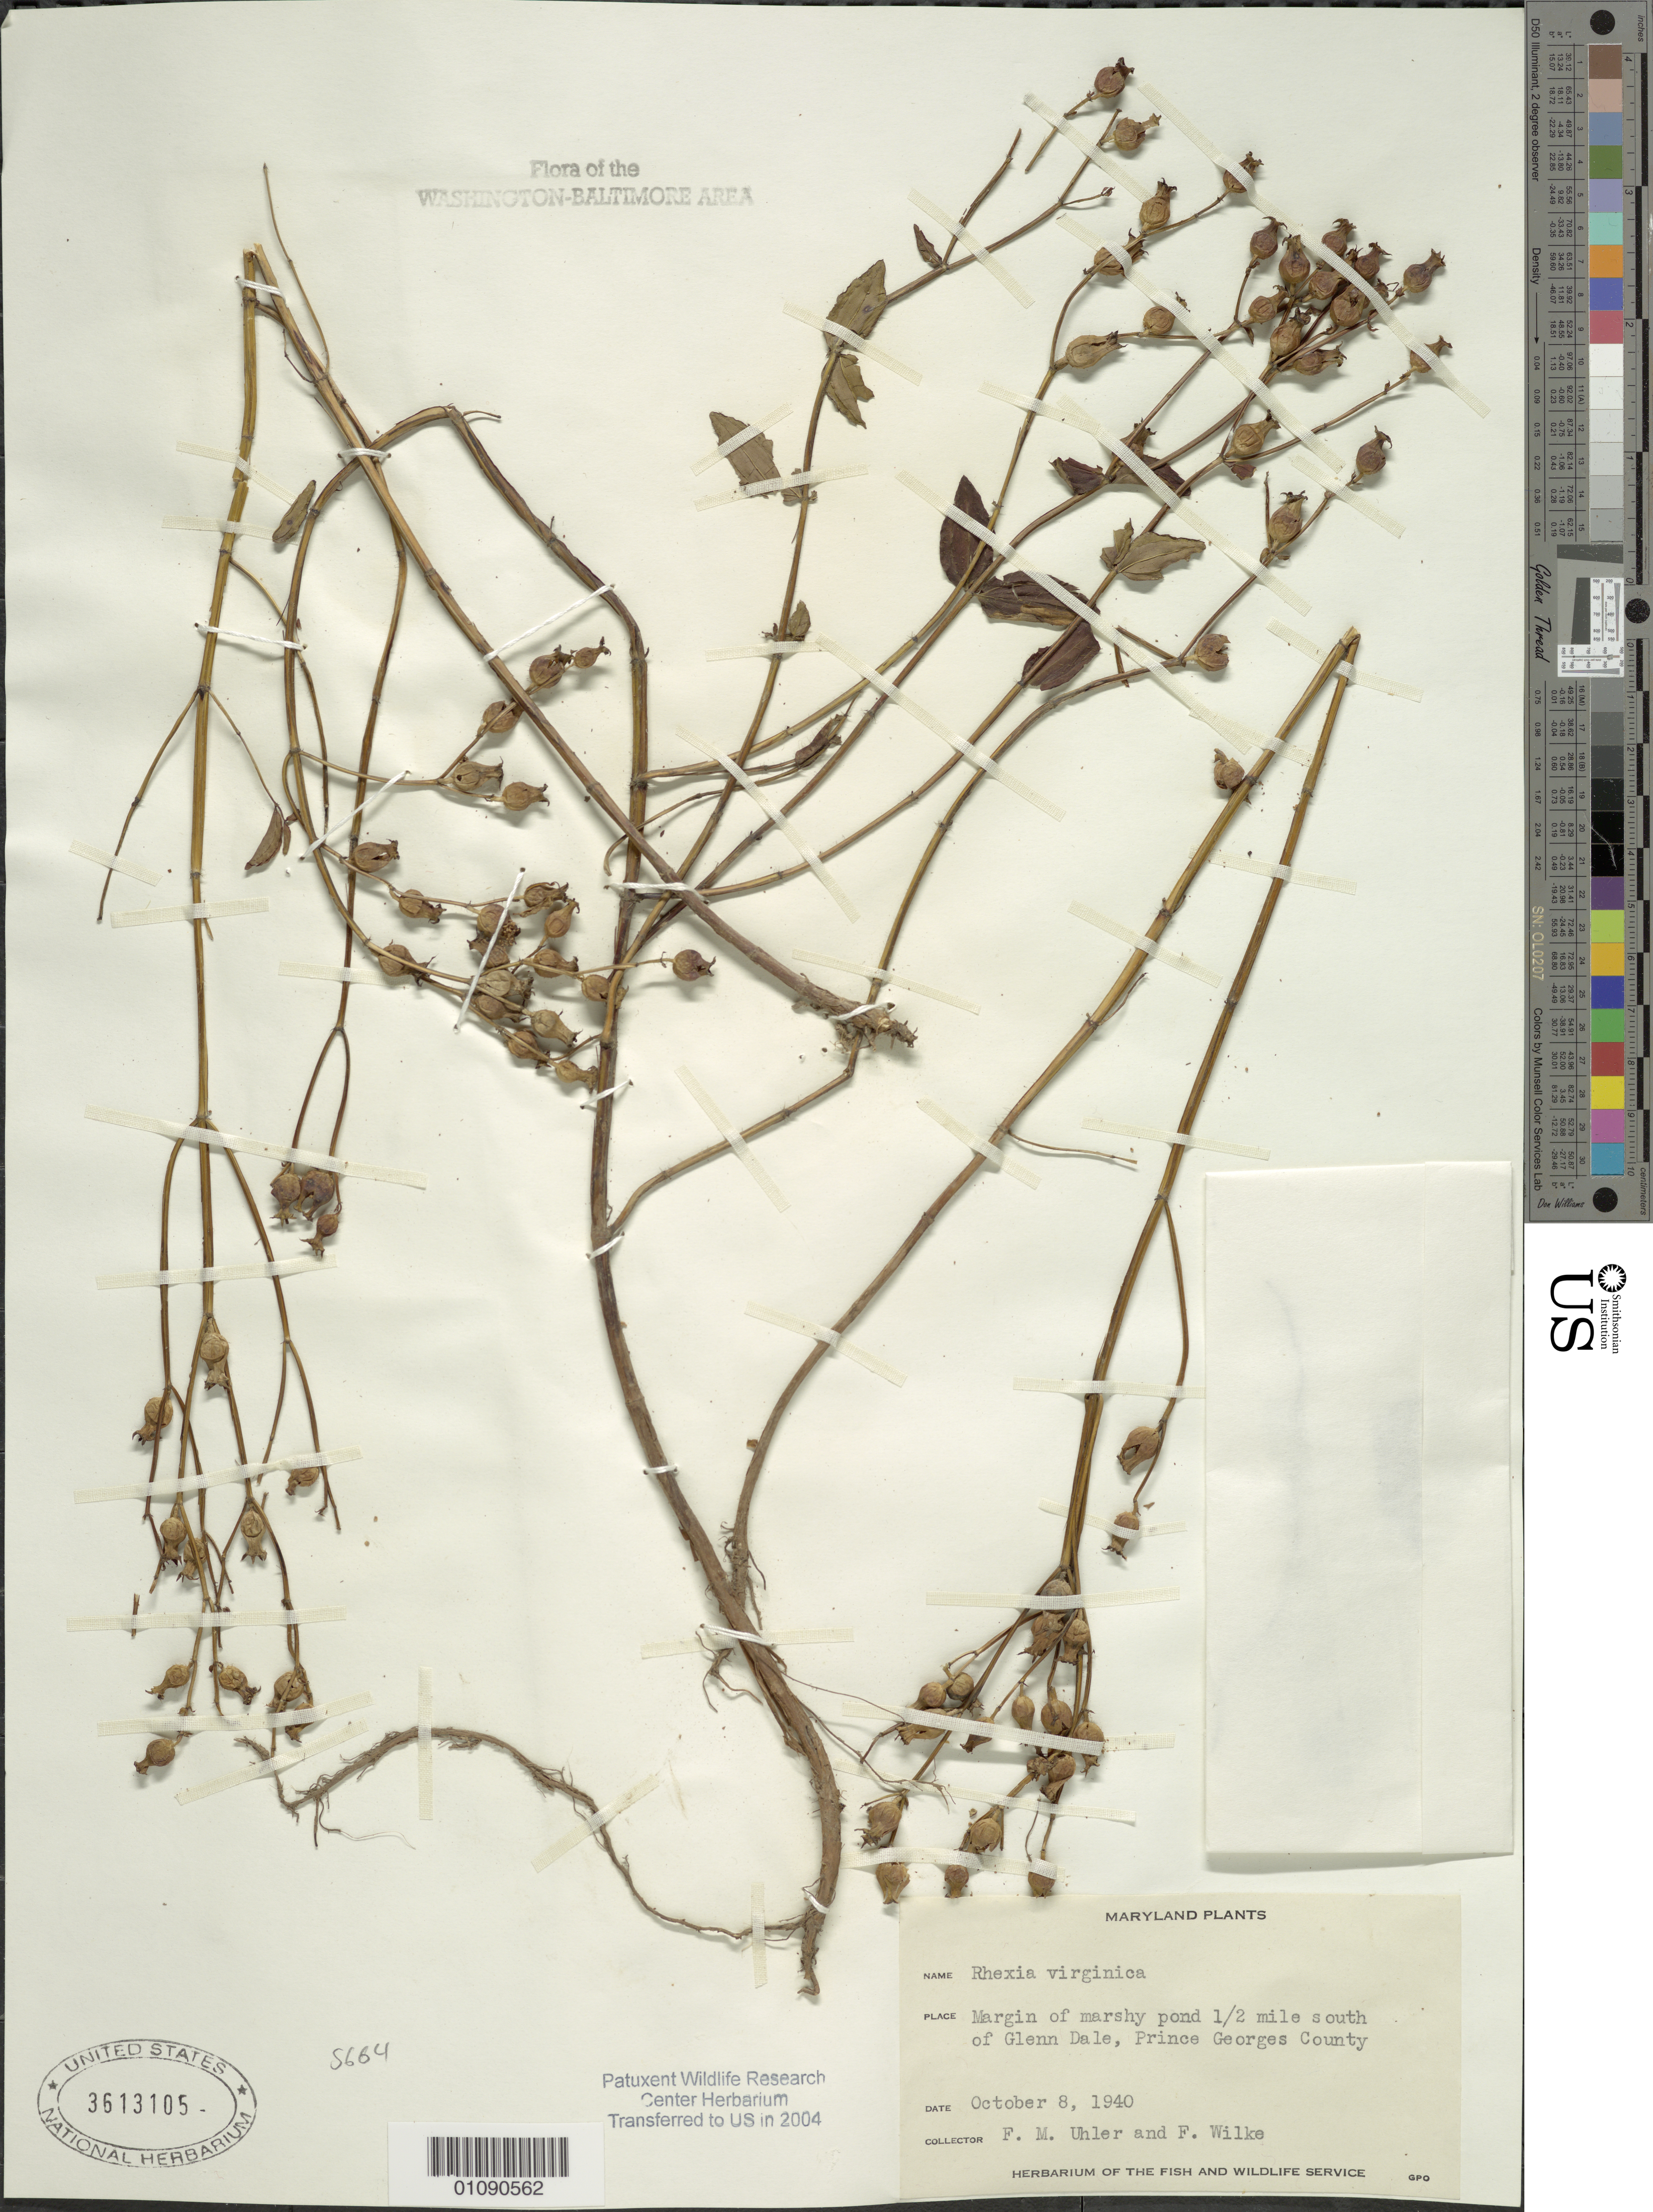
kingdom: Plantae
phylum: Tracheophyta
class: Magnoliopsida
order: Myrtales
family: Melastomataceae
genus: Rhexia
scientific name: Rhexia virginica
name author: L.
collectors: F. M. Uhler & F. Wilke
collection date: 1940-10-08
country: United States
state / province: Maryland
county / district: Prince George's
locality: A half mile S. of Glenn Dale [SIC on label].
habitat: Margin of marshy pond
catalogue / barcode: US 3613105